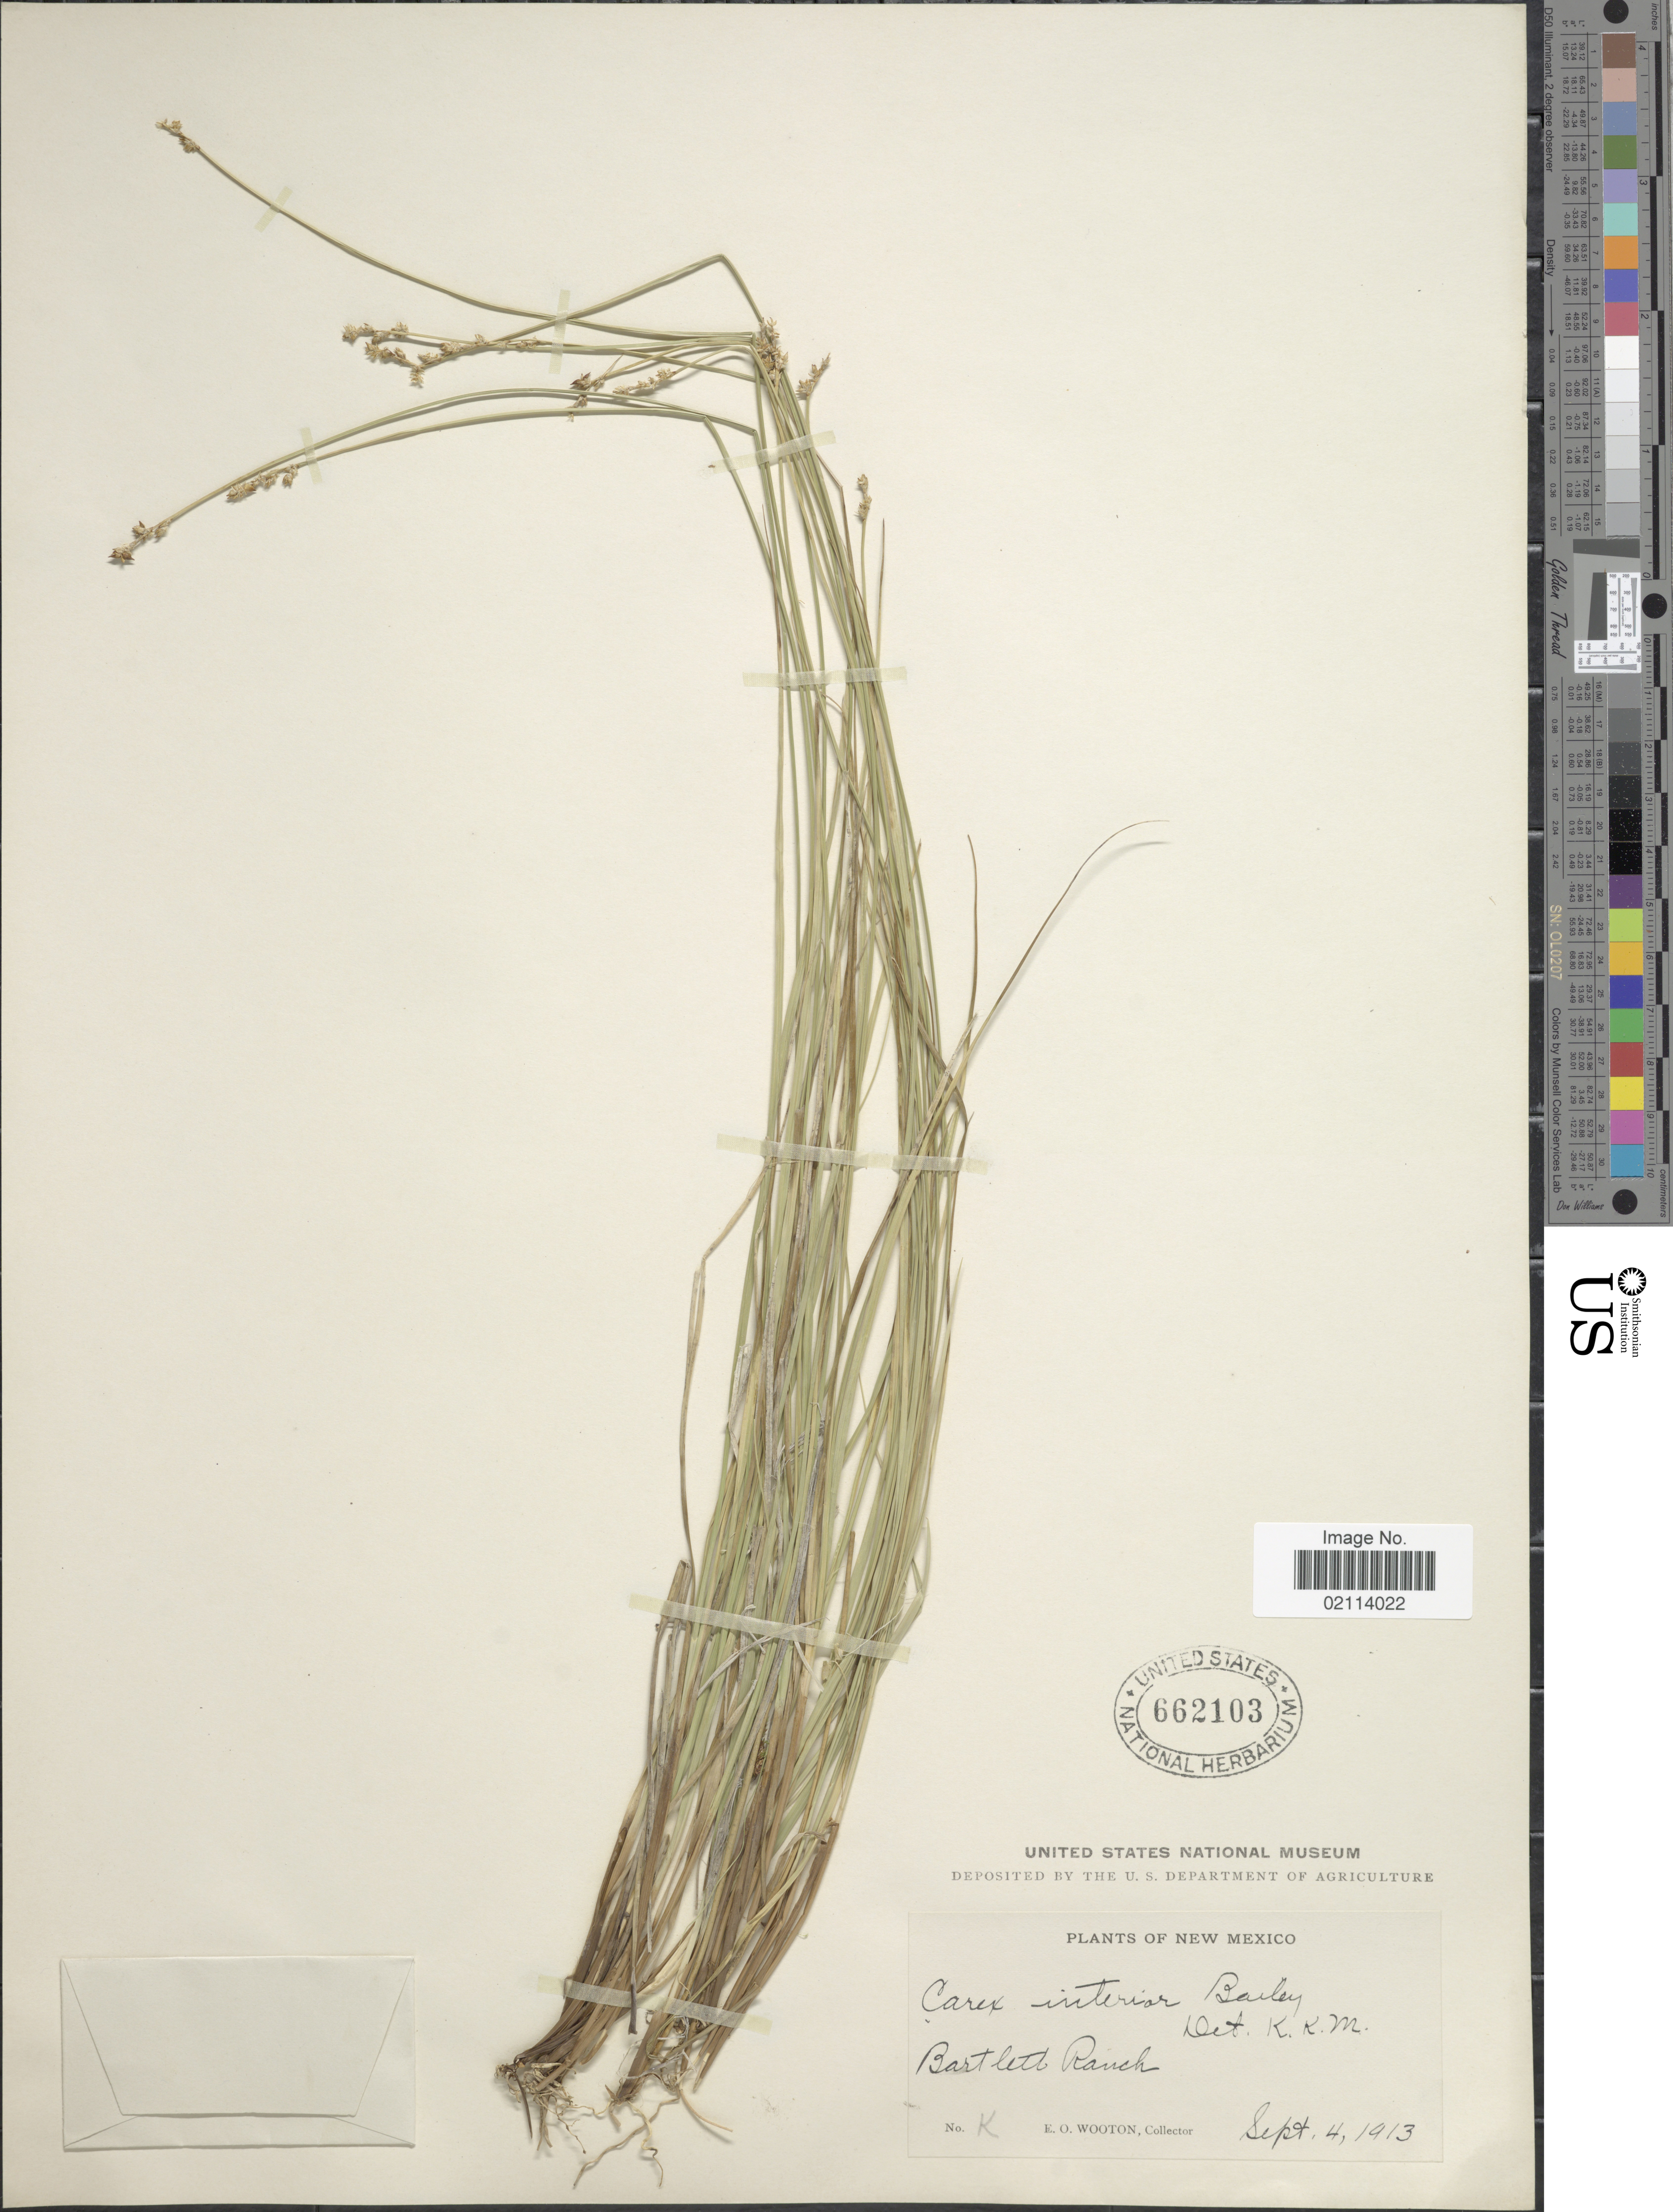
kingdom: Plantae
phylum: Tracheophyta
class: Liliopsida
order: Poales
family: Cyperaceae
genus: Carex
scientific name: Carex interior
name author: L.H. Bailey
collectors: E. O. Wooton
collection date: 1913-09-04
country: United States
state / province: New Mexico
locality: Bartlett Ranch.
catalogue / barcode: US 662103